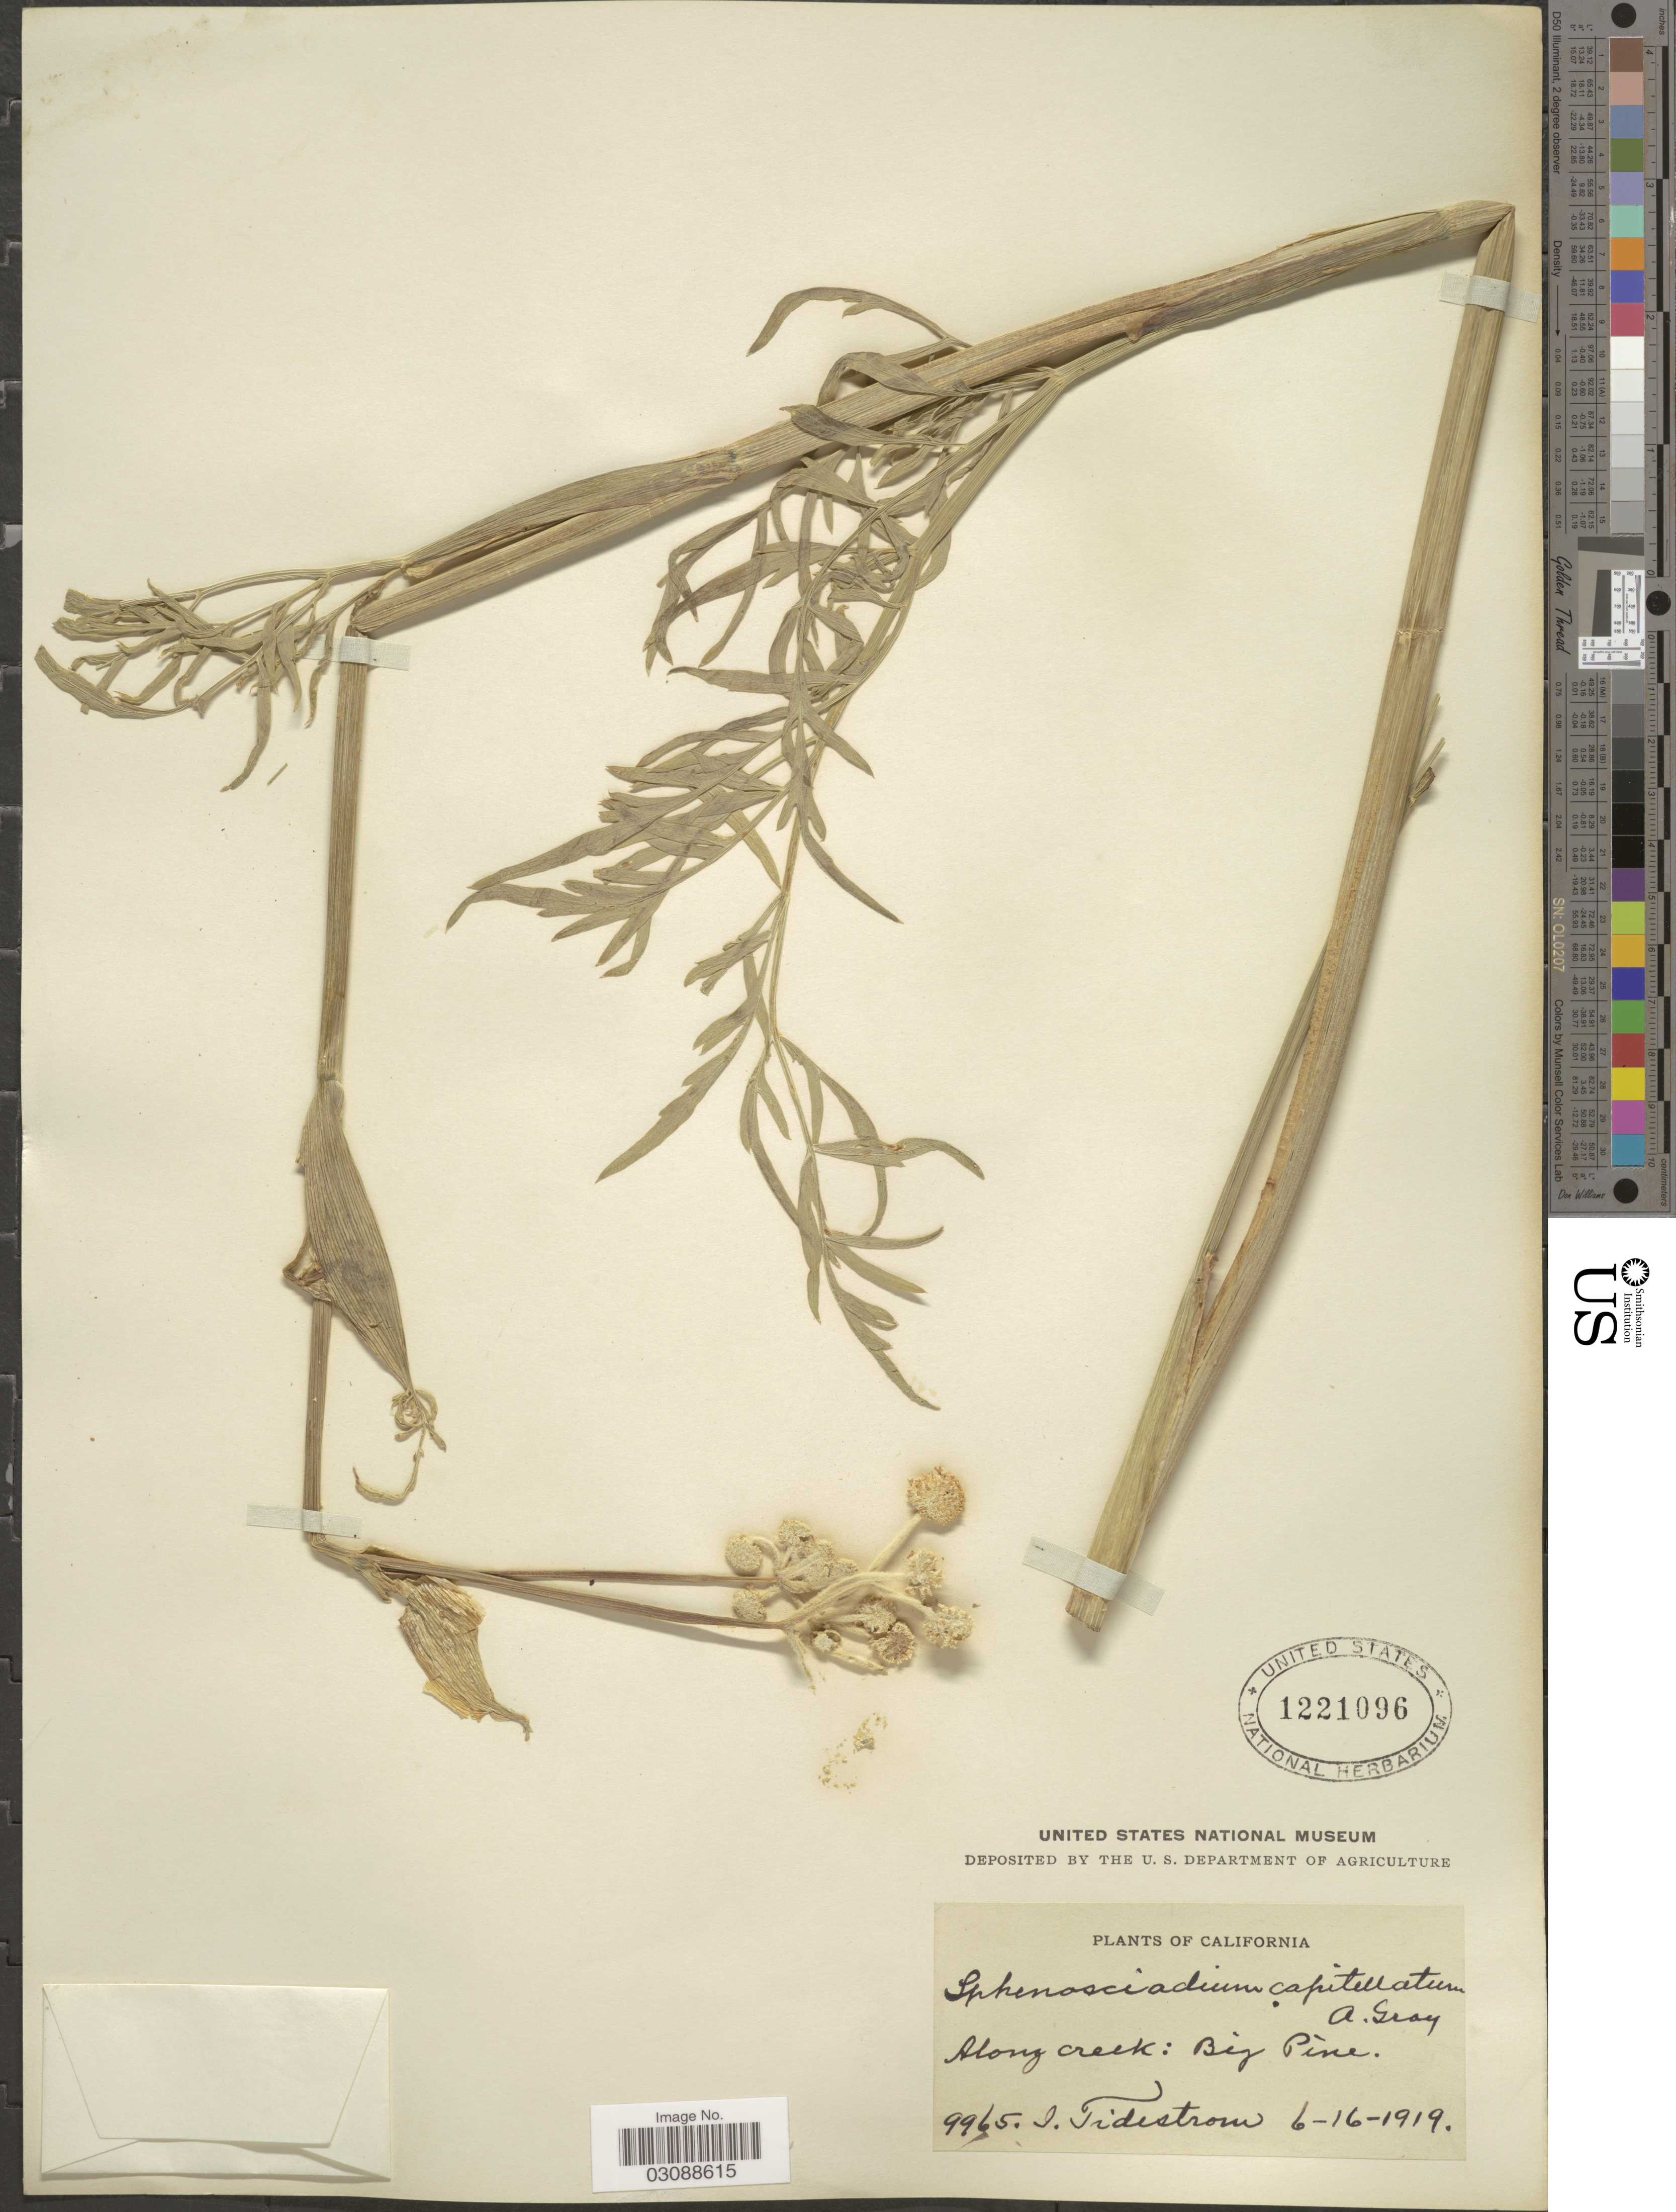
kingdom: Plantae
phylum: Tracheophyta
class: Magnoliopsida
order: Apiales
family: Apiaceae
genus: Sphenosciadium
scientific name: Sphenosciadium capitellatum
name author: A. Gray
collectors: I. F. Tidestrom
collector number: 9965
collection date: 1919-06-16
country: United States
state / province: California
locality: Along creek: Big Pine.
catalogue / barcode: US 1221096